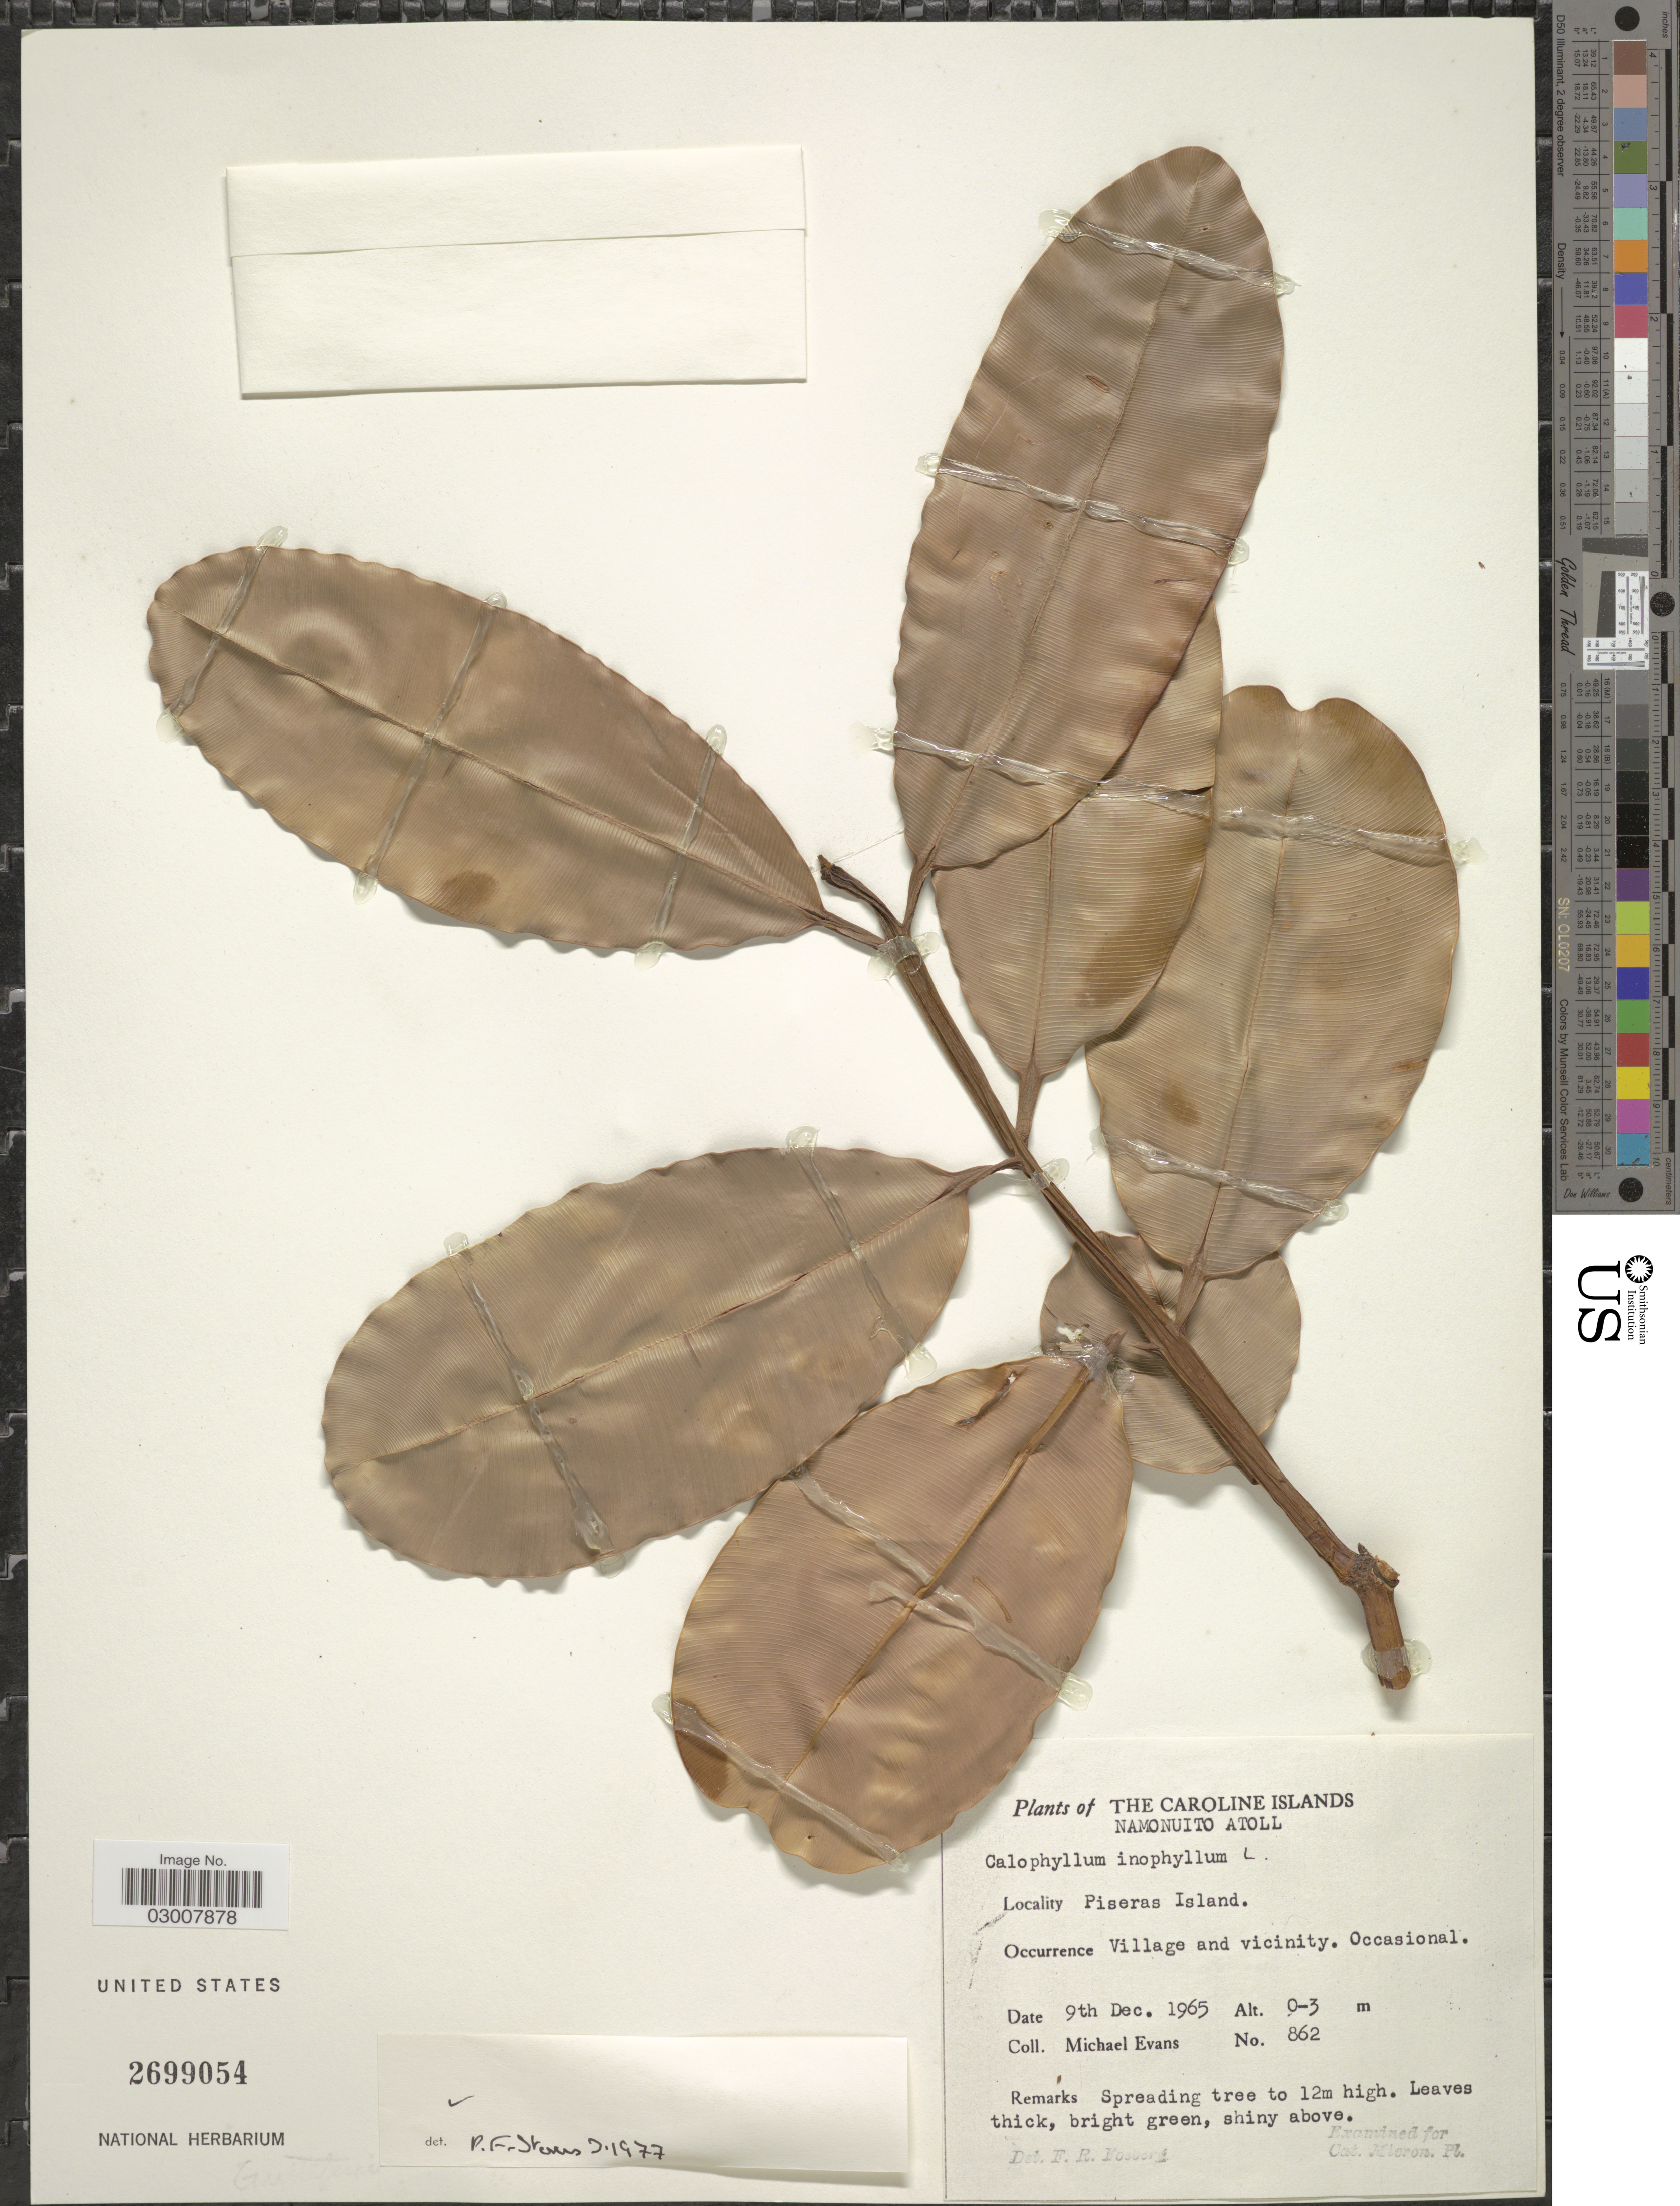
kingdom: Plantae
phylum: Tracheophyta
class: Magnoliopsida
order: Malpighiales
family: Calophyllaceae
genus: Calophyllum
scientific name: Calophyllum inophyllum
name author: L.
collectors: M. Evans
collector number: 862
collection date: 1965-12-09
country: Micronesia, Federated States of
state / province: Truk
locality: The Caroline Islands, Namonuito Atoll. Piseras Island.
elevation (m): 0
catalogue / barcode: US 2699054